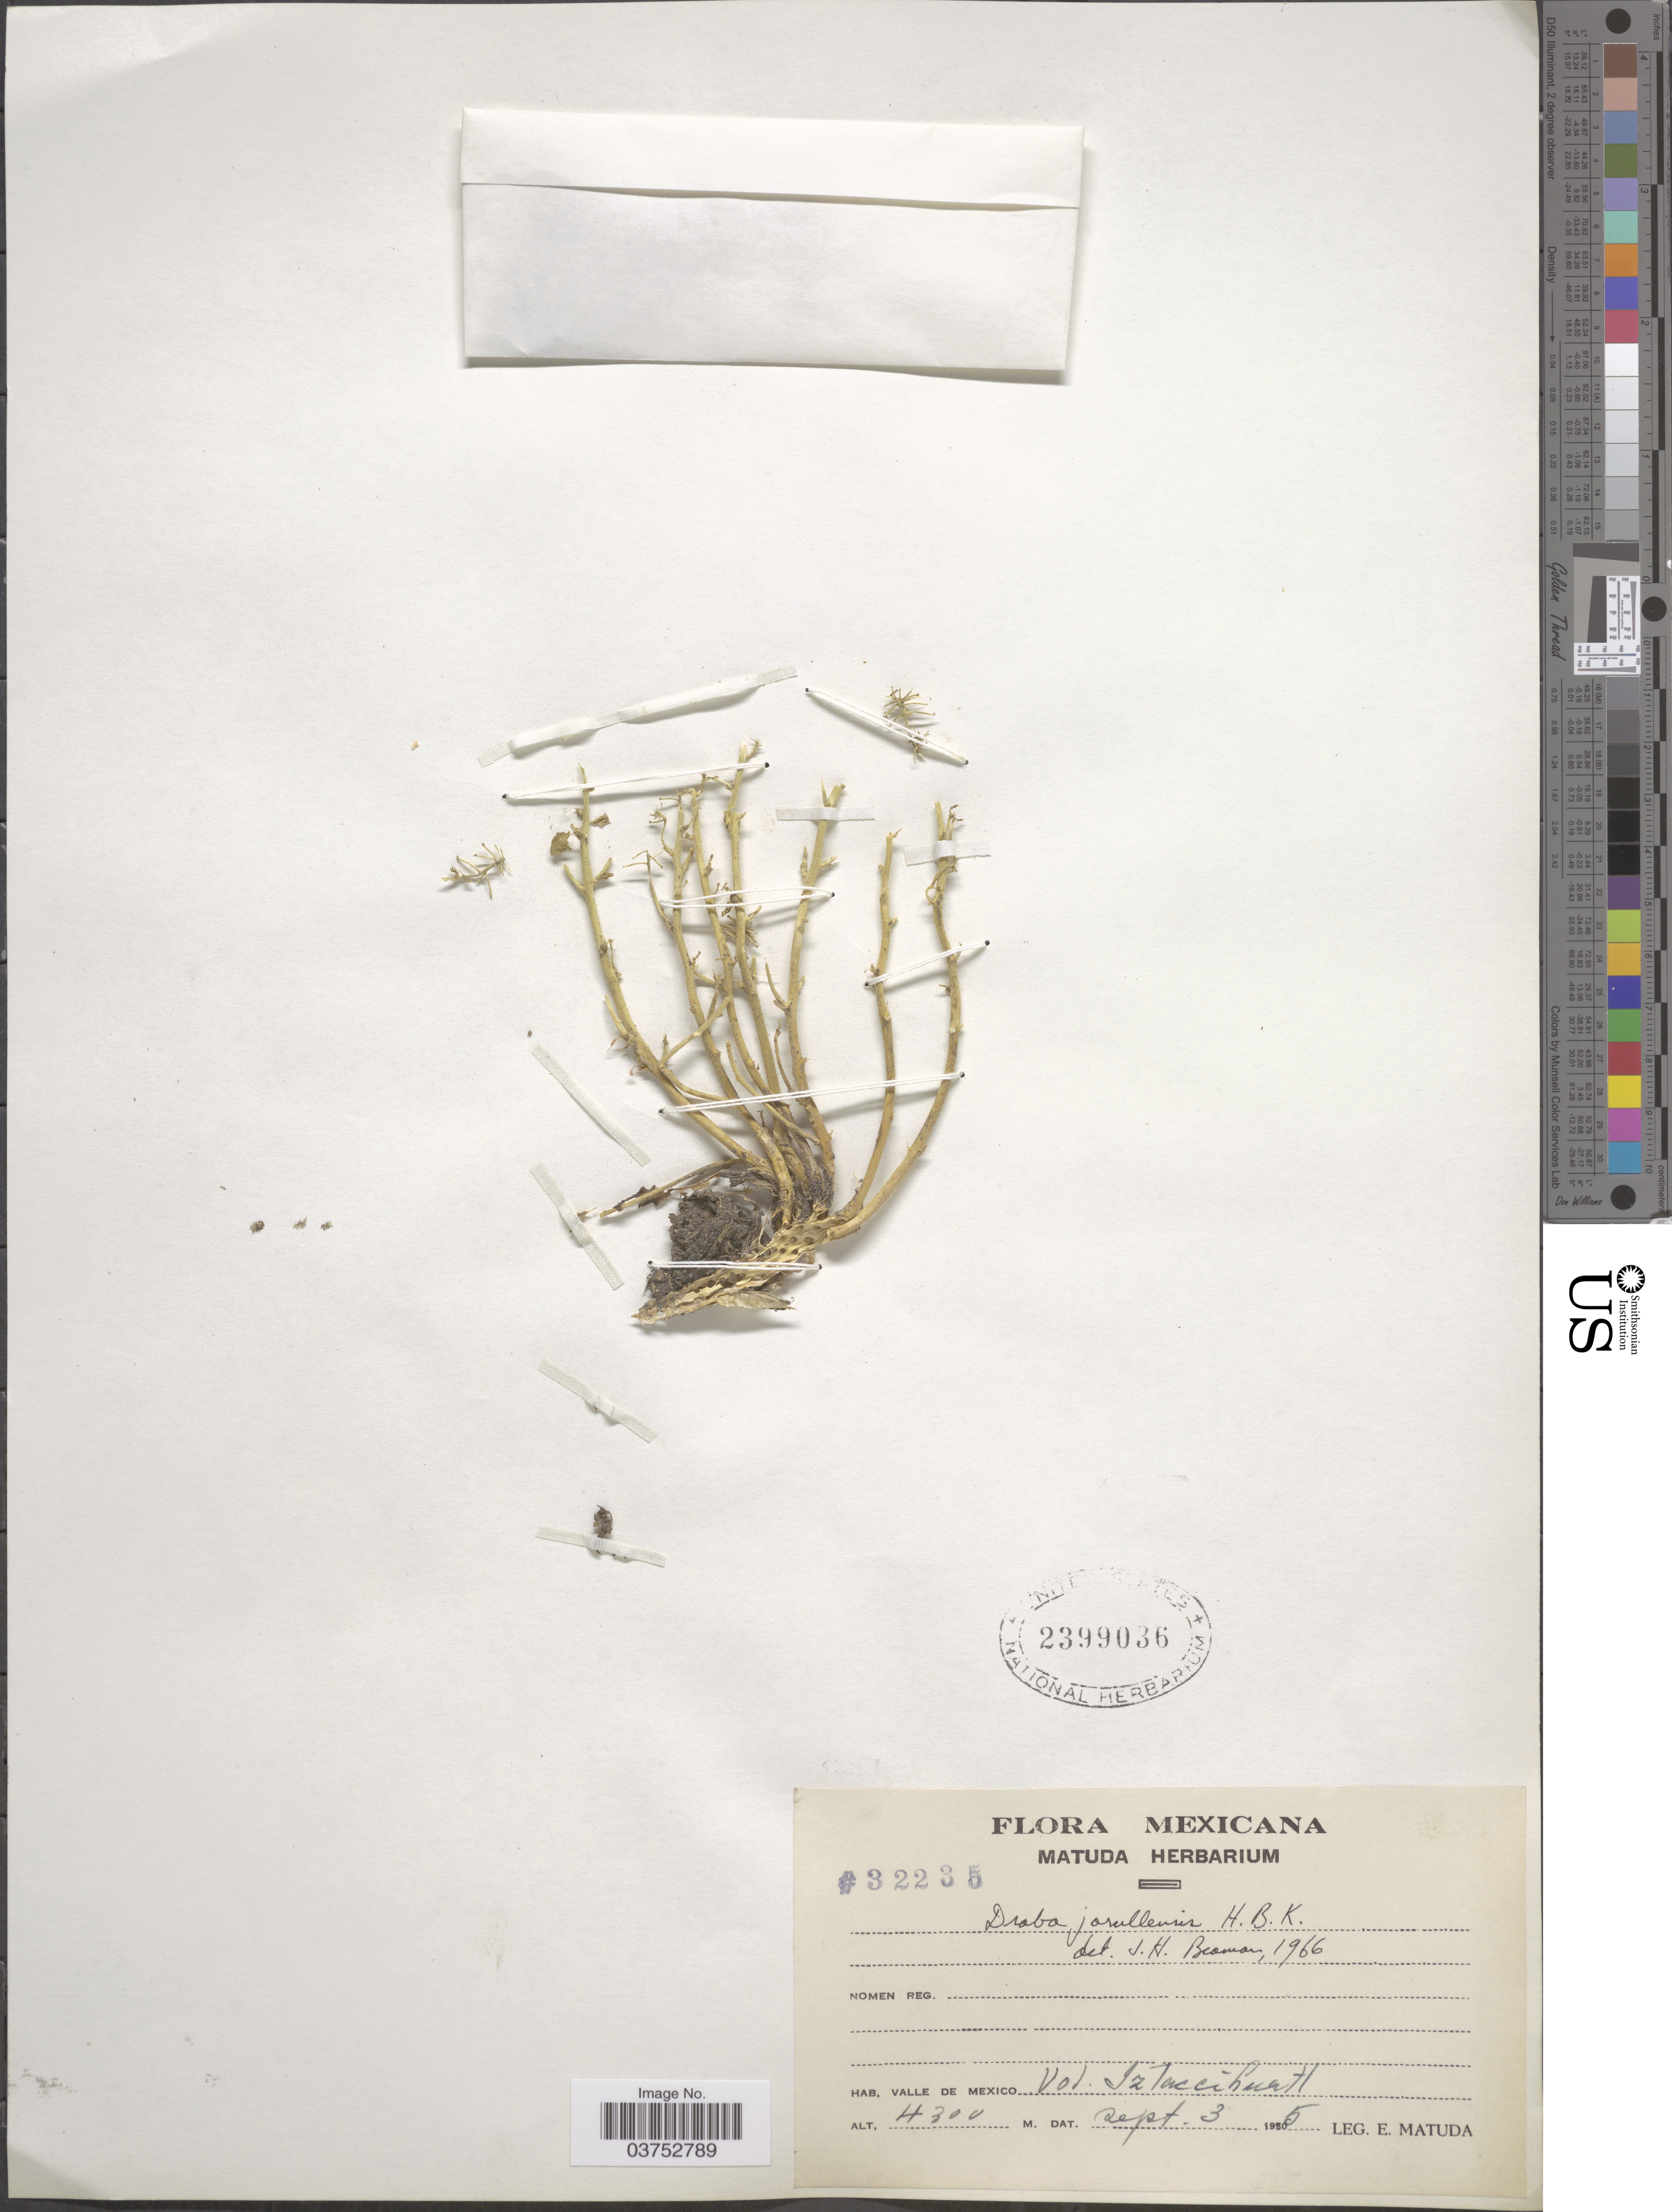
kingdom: Plantae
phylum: Tracheophyta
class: Magnoliopsida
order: Brassicales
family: Brassicaceae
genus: Draba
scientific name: Draba jorullensis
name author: Kunth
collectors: E. Matuda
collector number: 32235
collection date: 1955-09-03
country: Mexico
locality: Valle de Mexico. Vol Iztaccihuatl.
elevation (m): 4300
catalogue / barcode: US 2399036